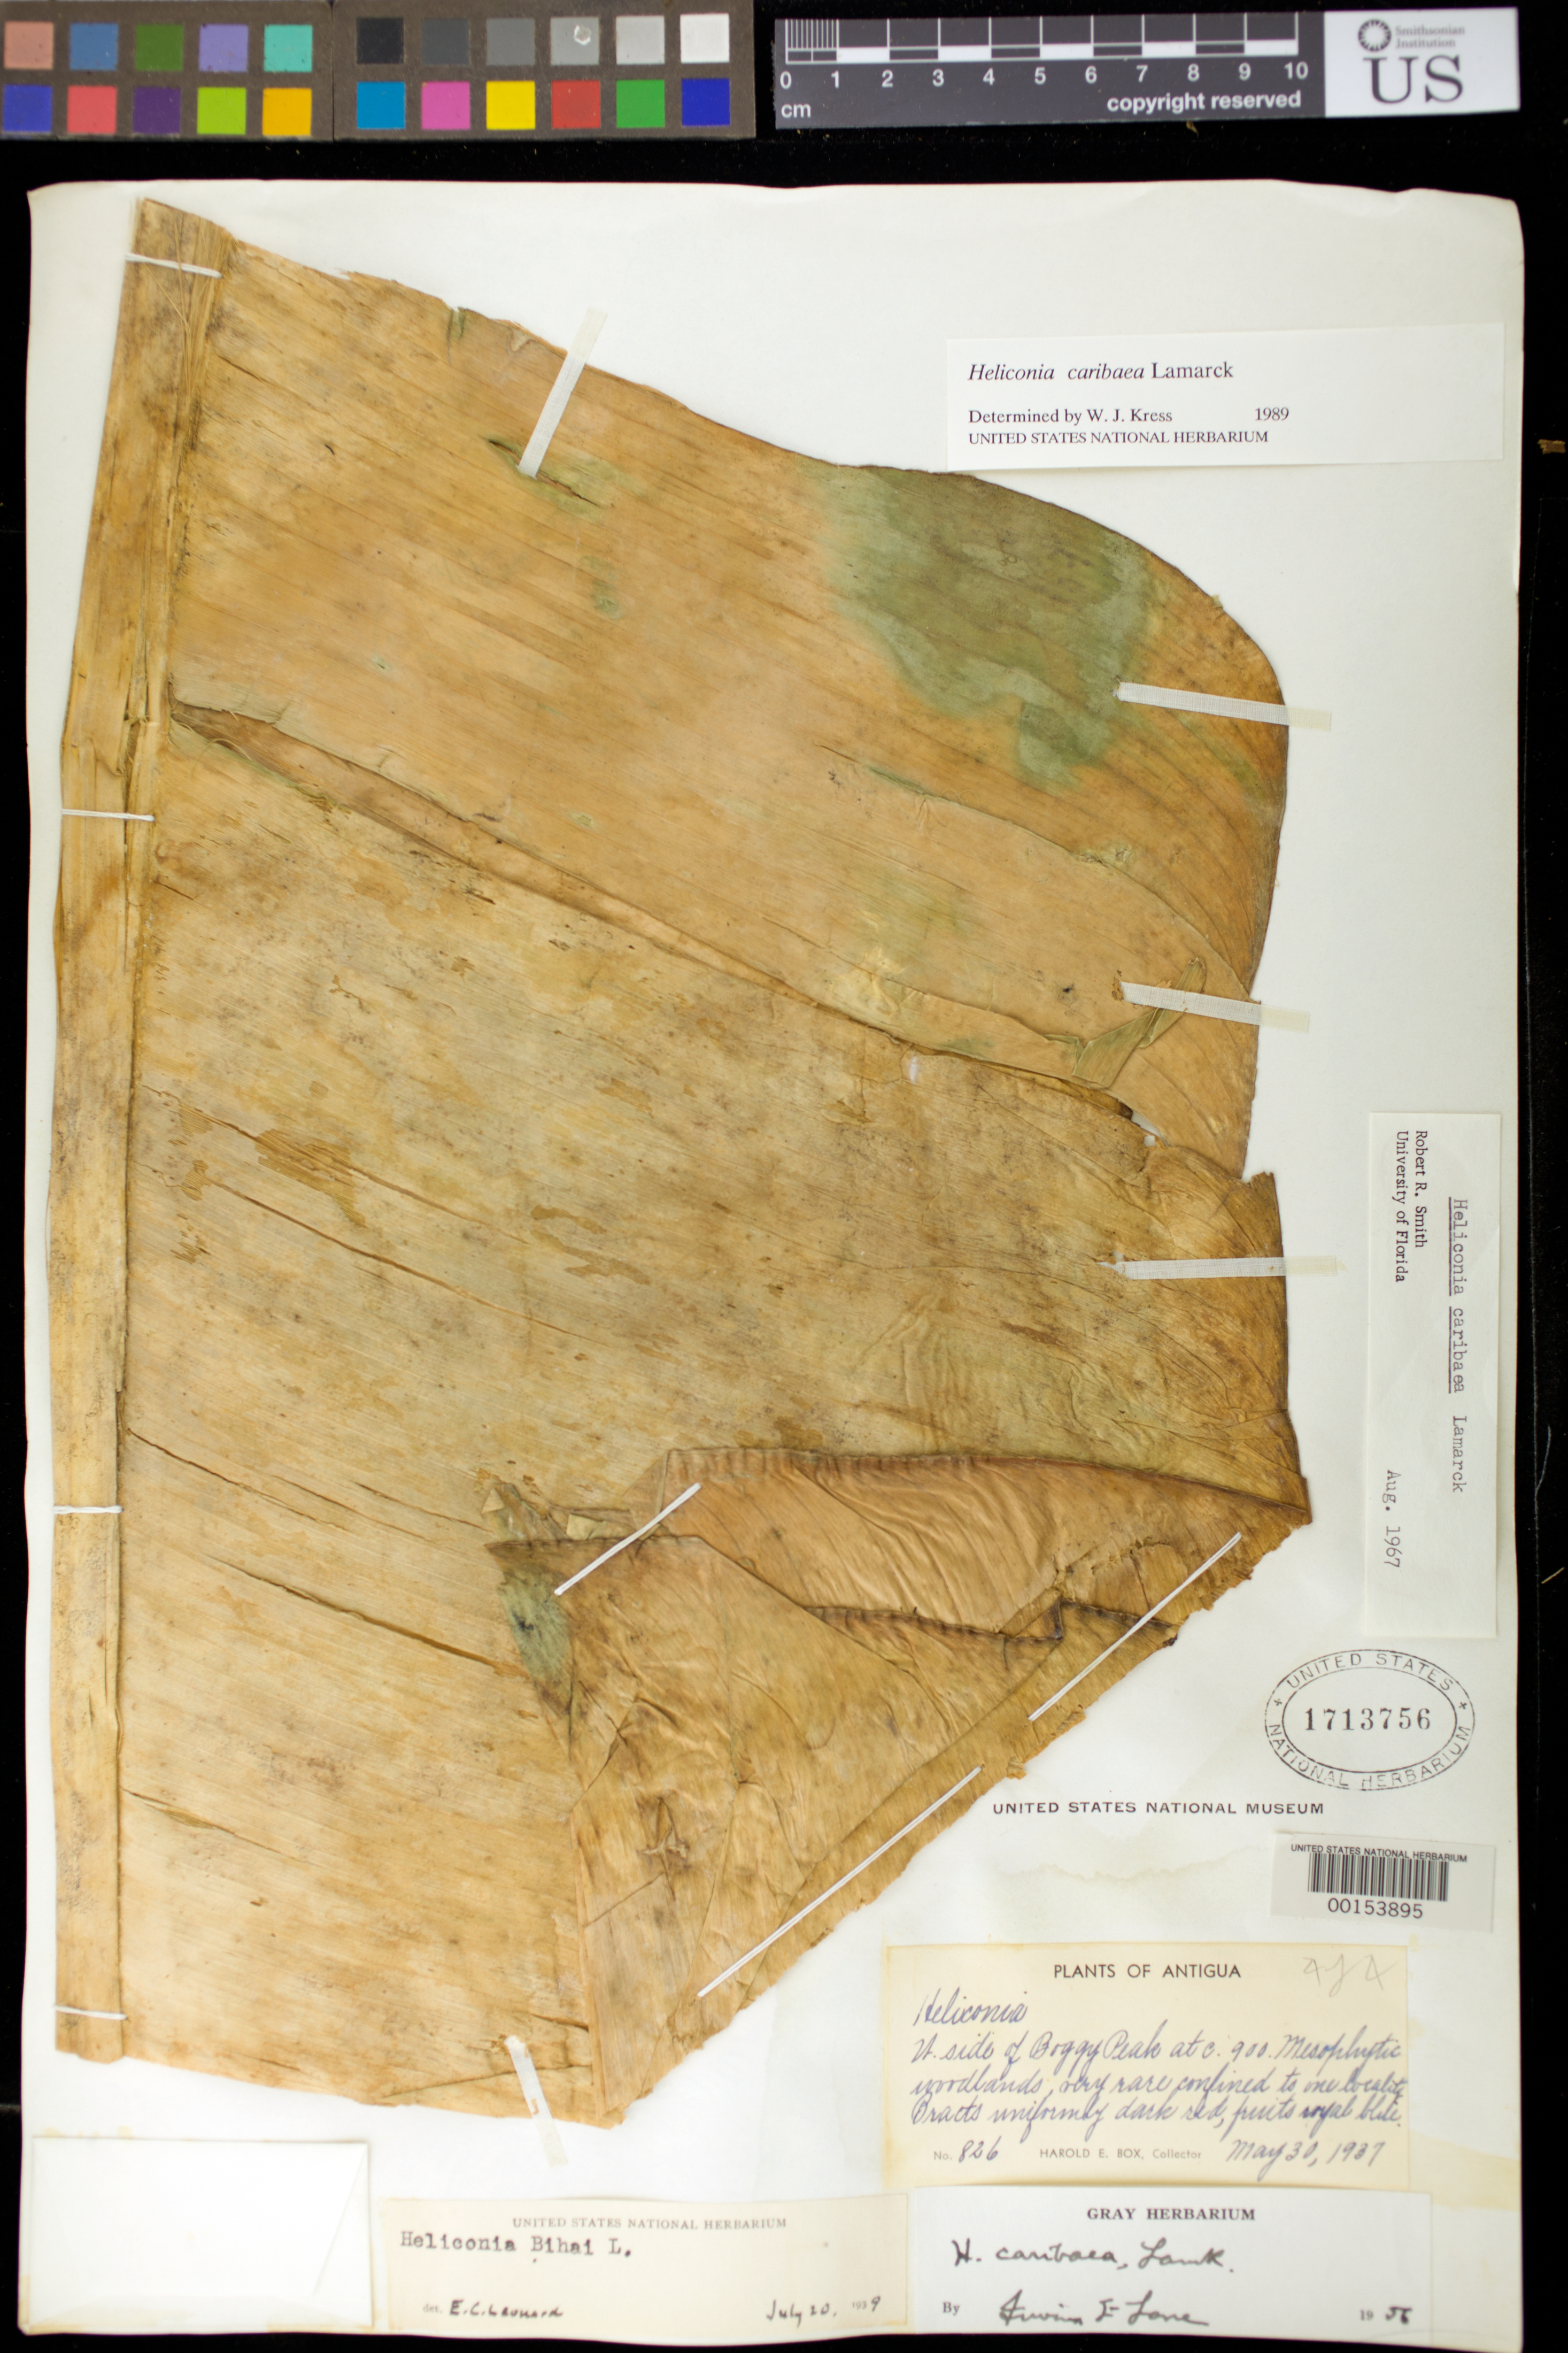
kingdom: Plantae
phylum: Tracheophyta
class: Liliopsida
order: Zingiberales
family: Heliconiaceae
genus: Heliconia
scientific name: Heliconia caribaea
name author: Lam.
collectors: H. E. Box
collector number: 826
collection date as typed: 30 May 1937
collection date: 1937-05-30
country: Antigua and Barbuda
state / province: Saint Mary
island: Antigua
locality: W side of Boggy Peak, mesophytic woodlands, very rare, confined to one locality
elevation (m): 274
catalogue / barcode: US 1713756